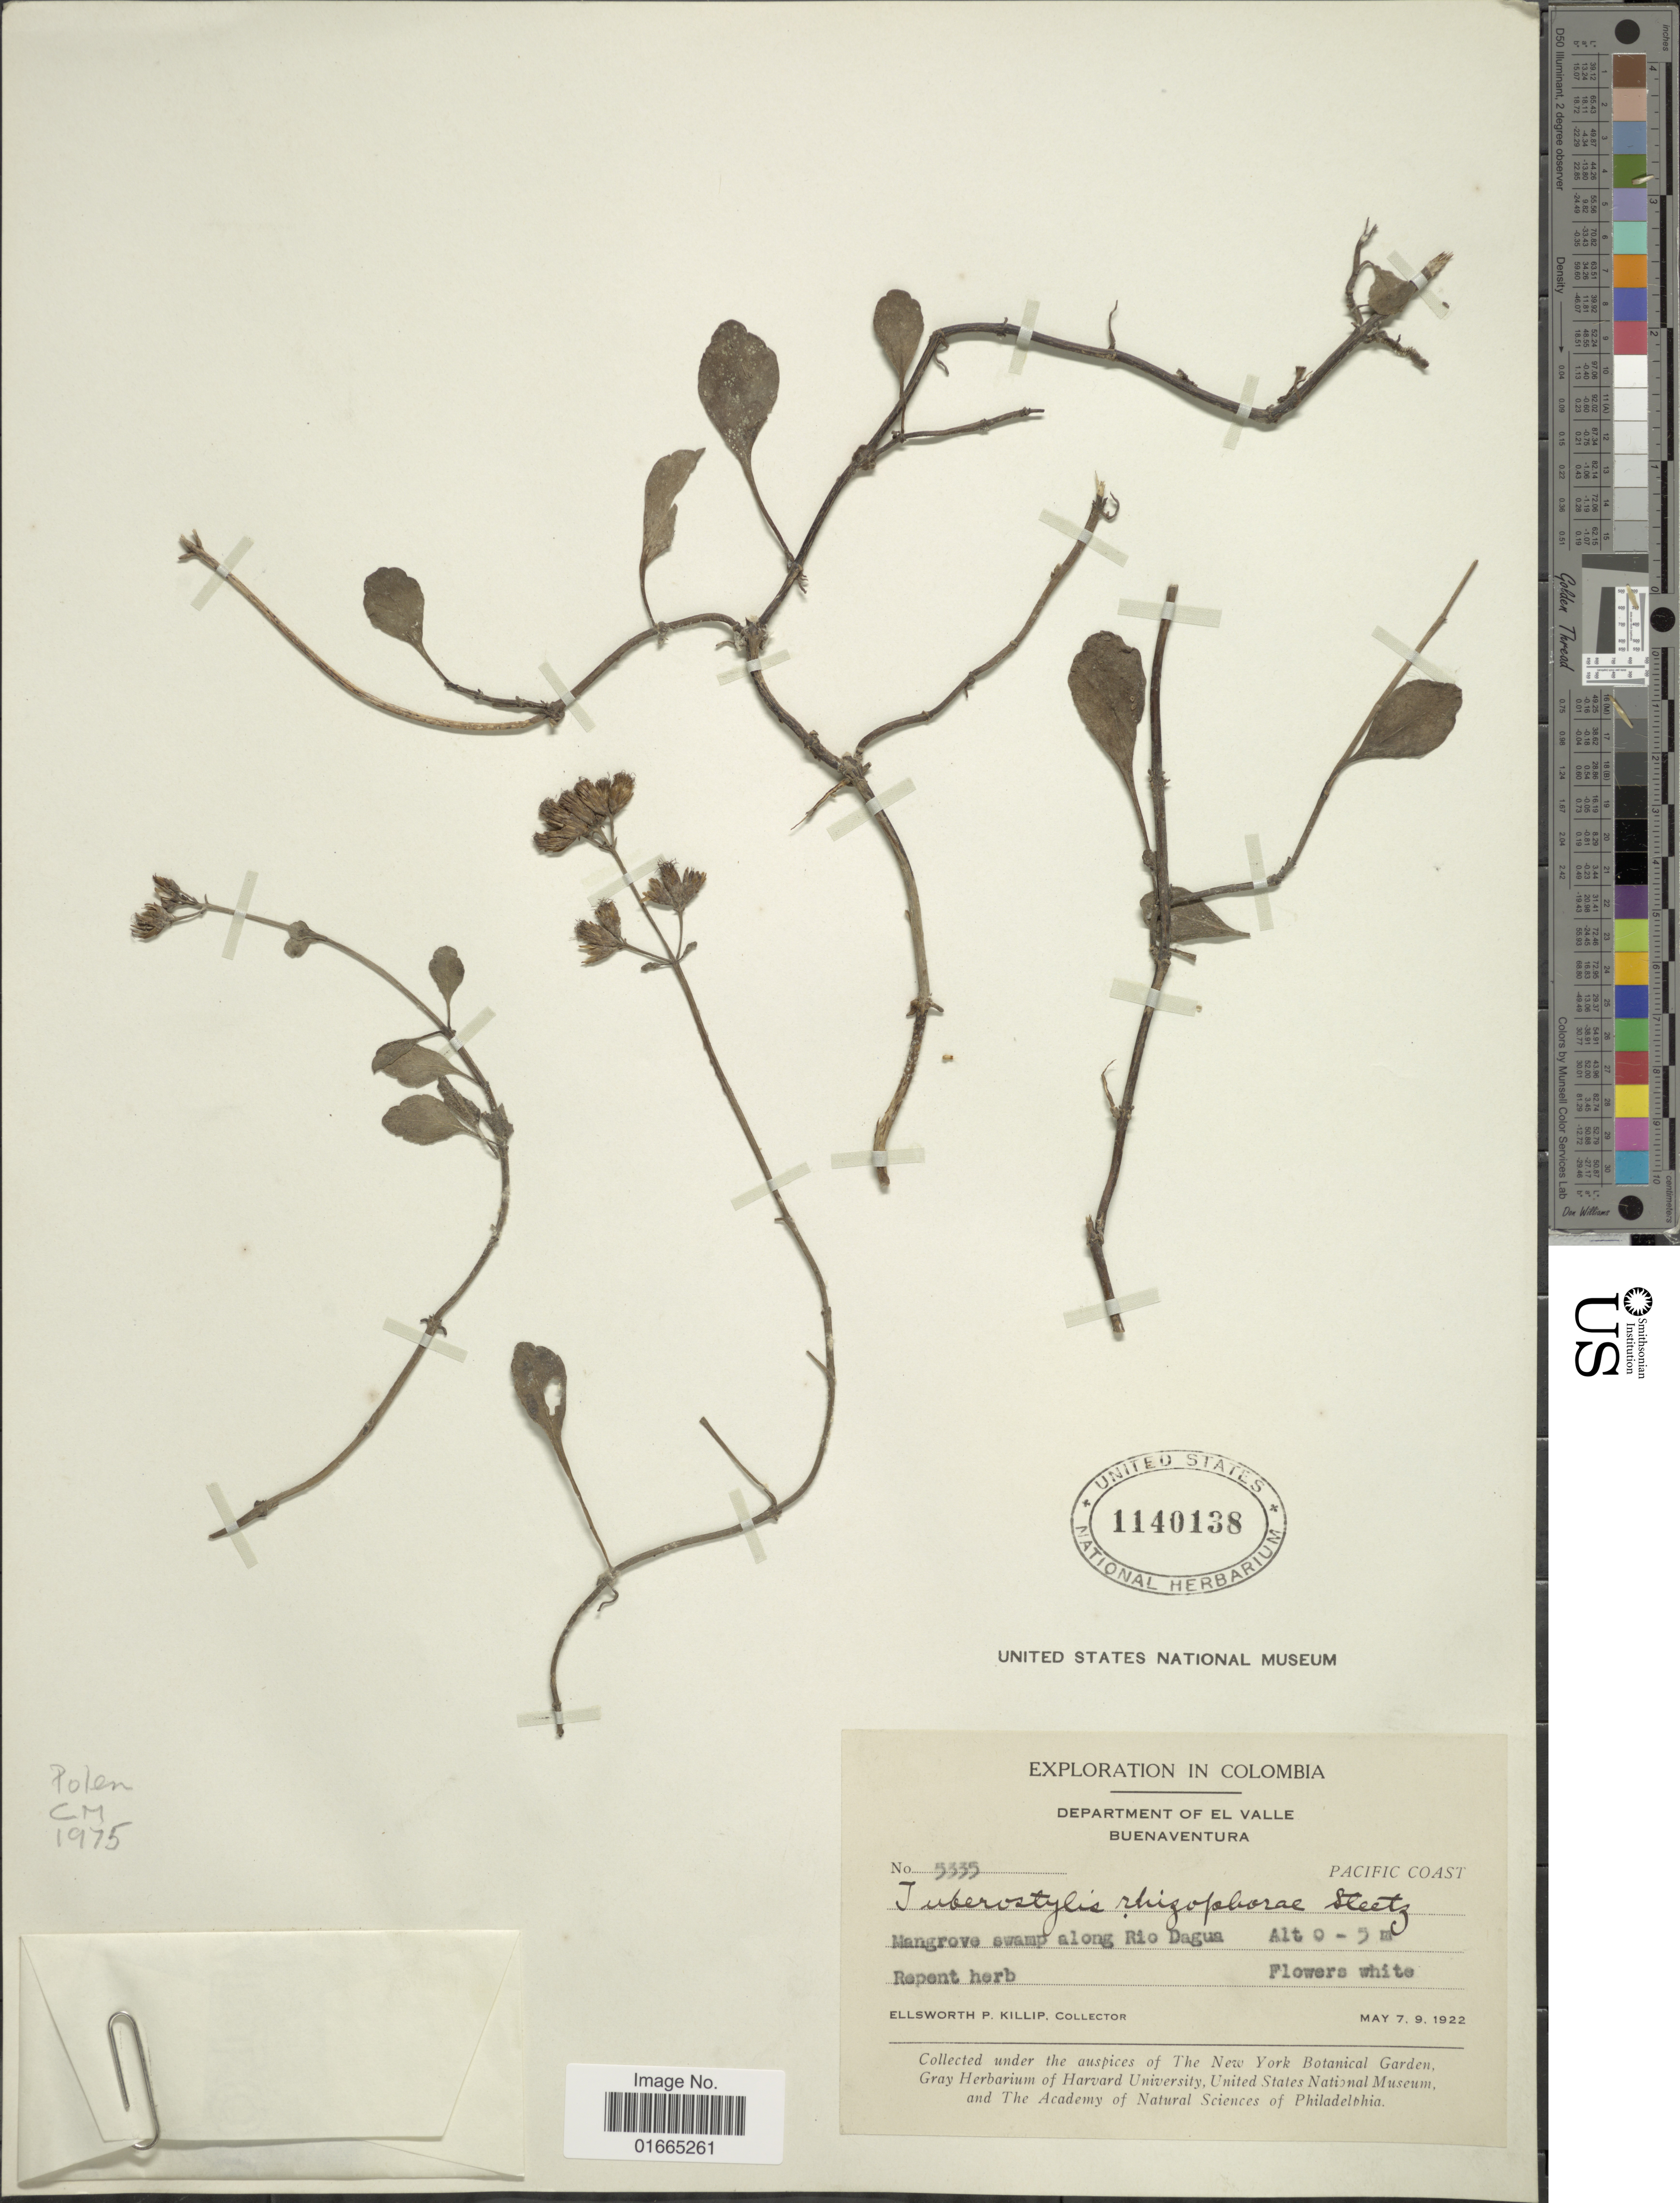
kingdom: Plantae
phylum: Tracheophyta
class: Magnoliopsida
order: Asterales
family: Asteraceae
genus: Tuberostylis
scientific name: Tuberostylis rhizophorae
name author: Steetz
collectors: E. P. Killip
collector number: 5335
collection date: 1922-05-07/1922-05-09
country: Colombia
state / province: Valle del Cauca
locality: Department of El Valle. Buenaventura. pacific Coast. Mangrove swamp along Rio Dagua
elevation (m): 0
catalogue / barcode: US 1140138